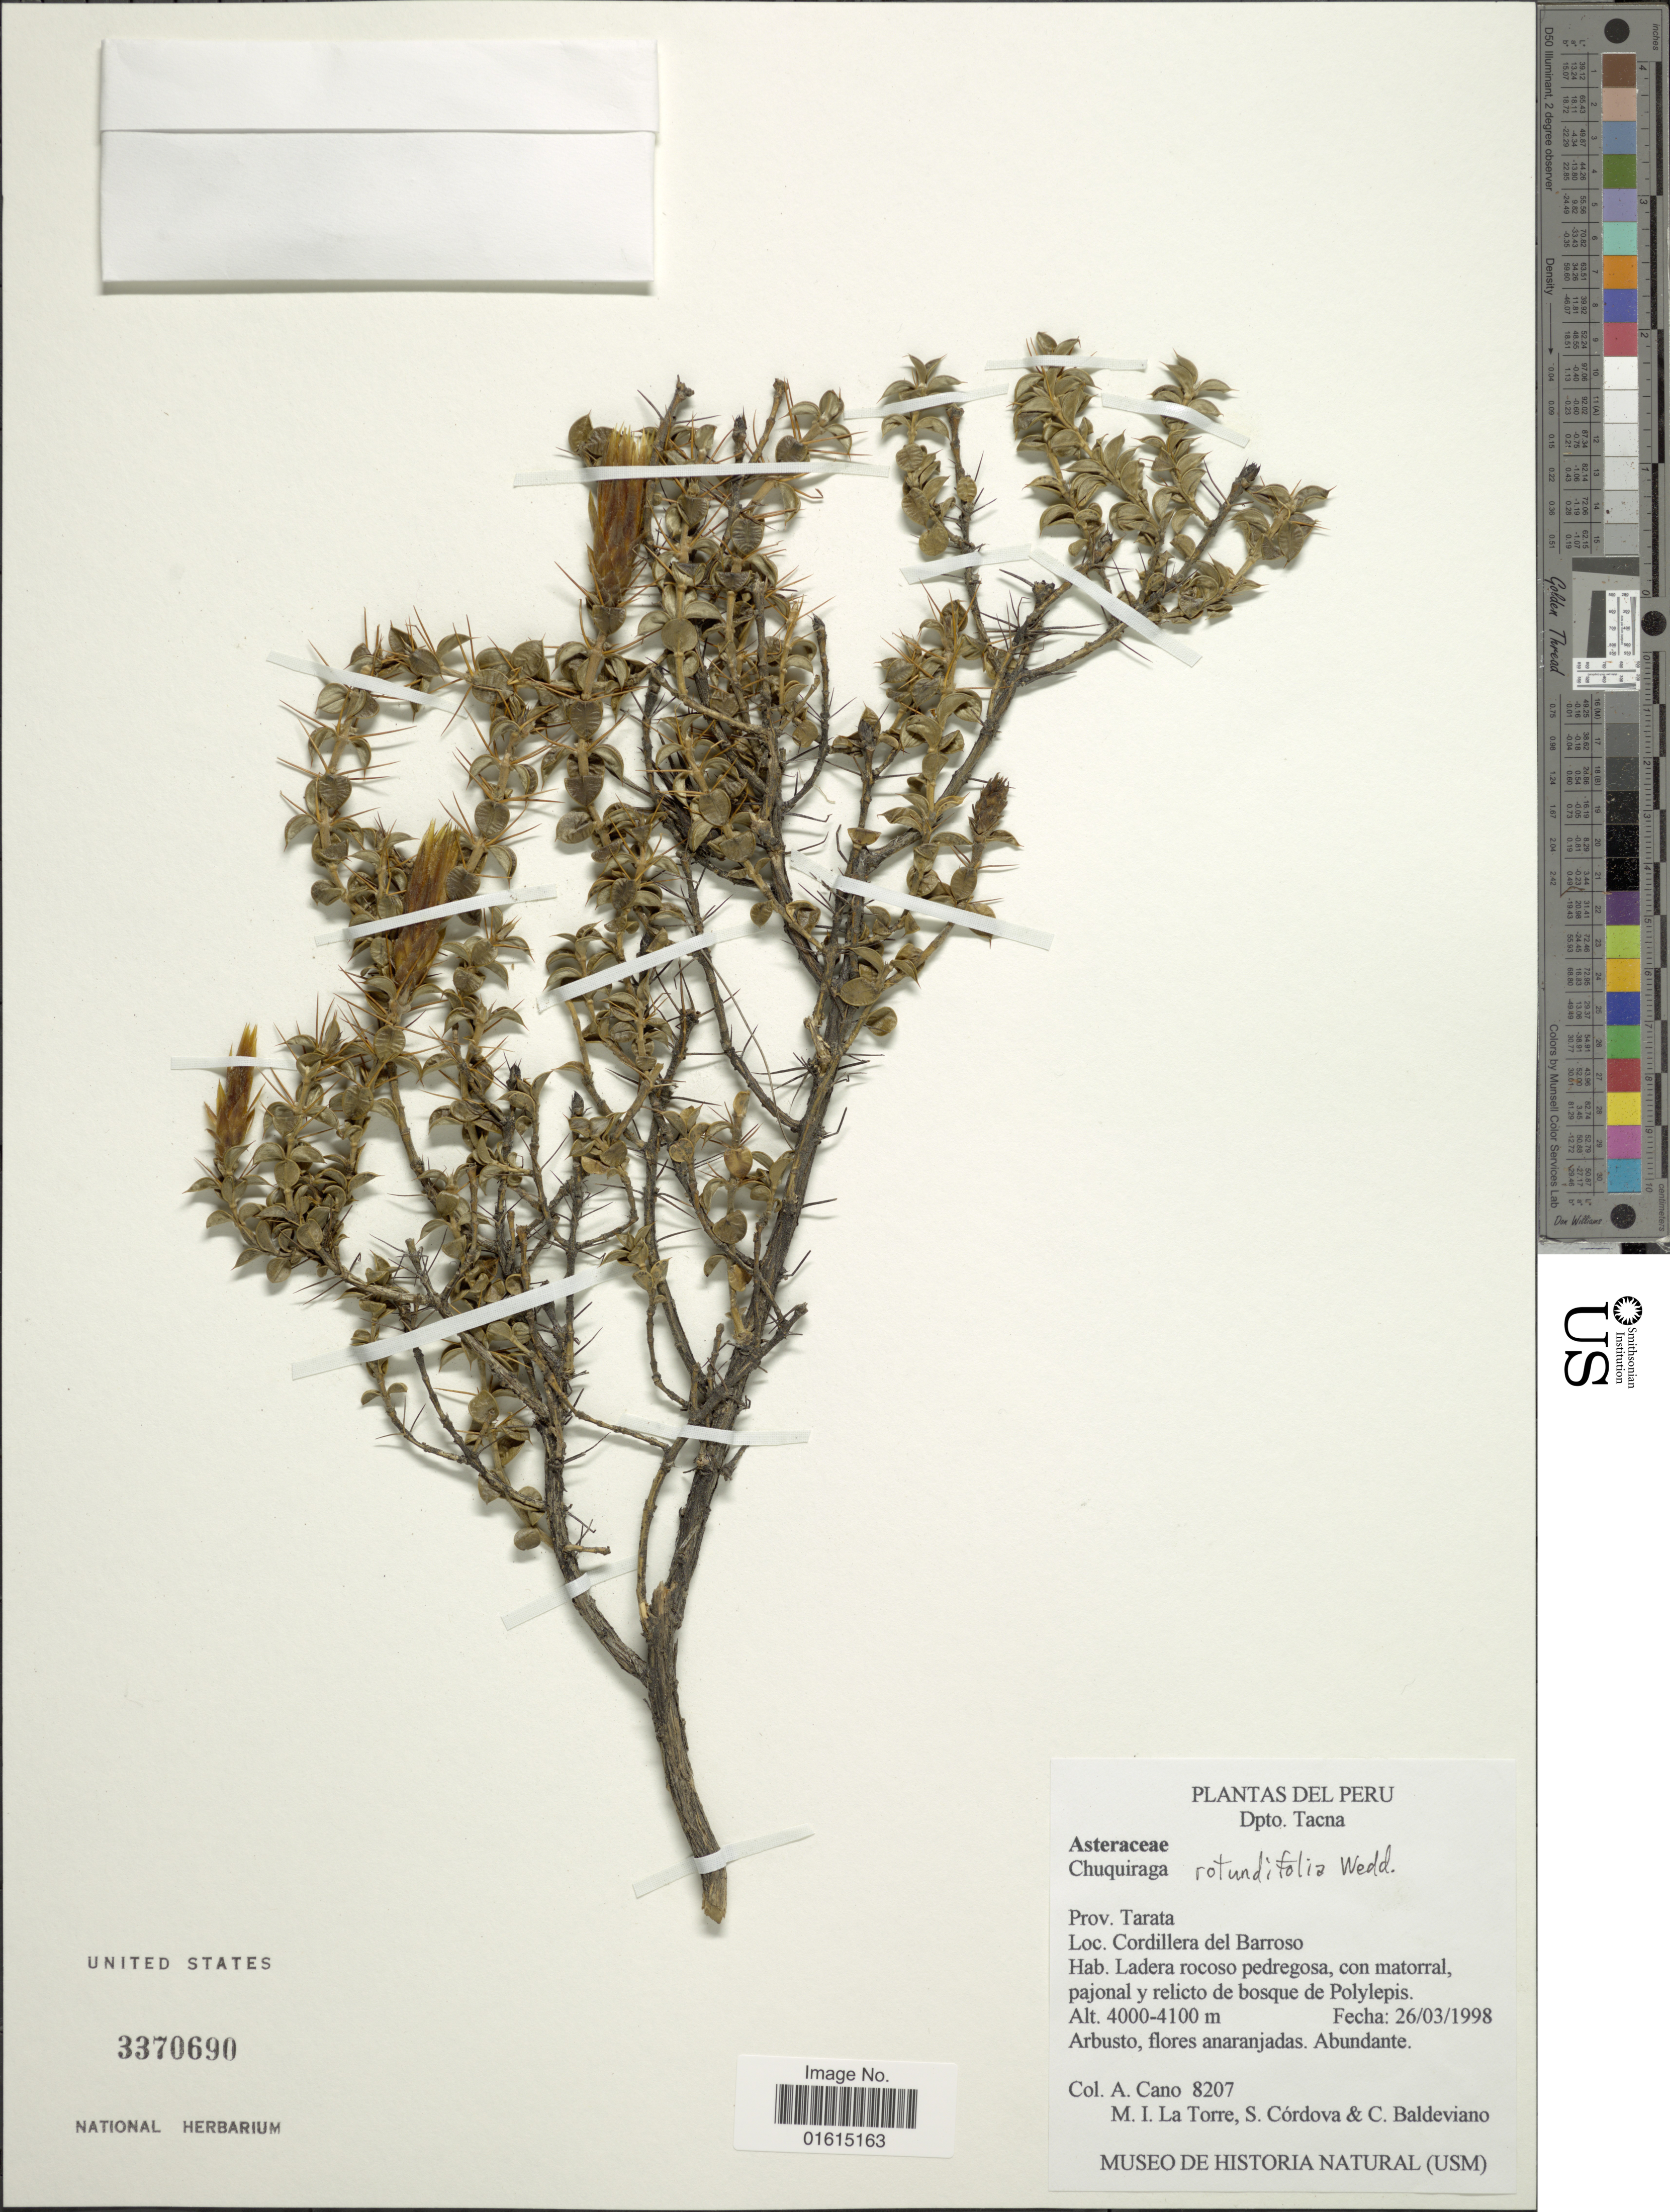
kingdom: Plantae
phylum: Tracheophyta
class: Magnoliopsida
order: Asterales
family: Asteraceae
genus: Chuquiraga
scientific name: Chuquiraga spinosa subsp. rotundifolia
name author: (Wedd.) C. Ezcurra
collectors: A. Cano, M. Torre, S. Cordova & C. Baldeviano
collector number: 8207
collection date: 1998-03-26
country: Peru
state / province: Tacna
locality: Dpto. Tacna, Prov. Tarata, Cordillera del Barroso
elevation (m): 4000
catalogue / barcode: US 3370690